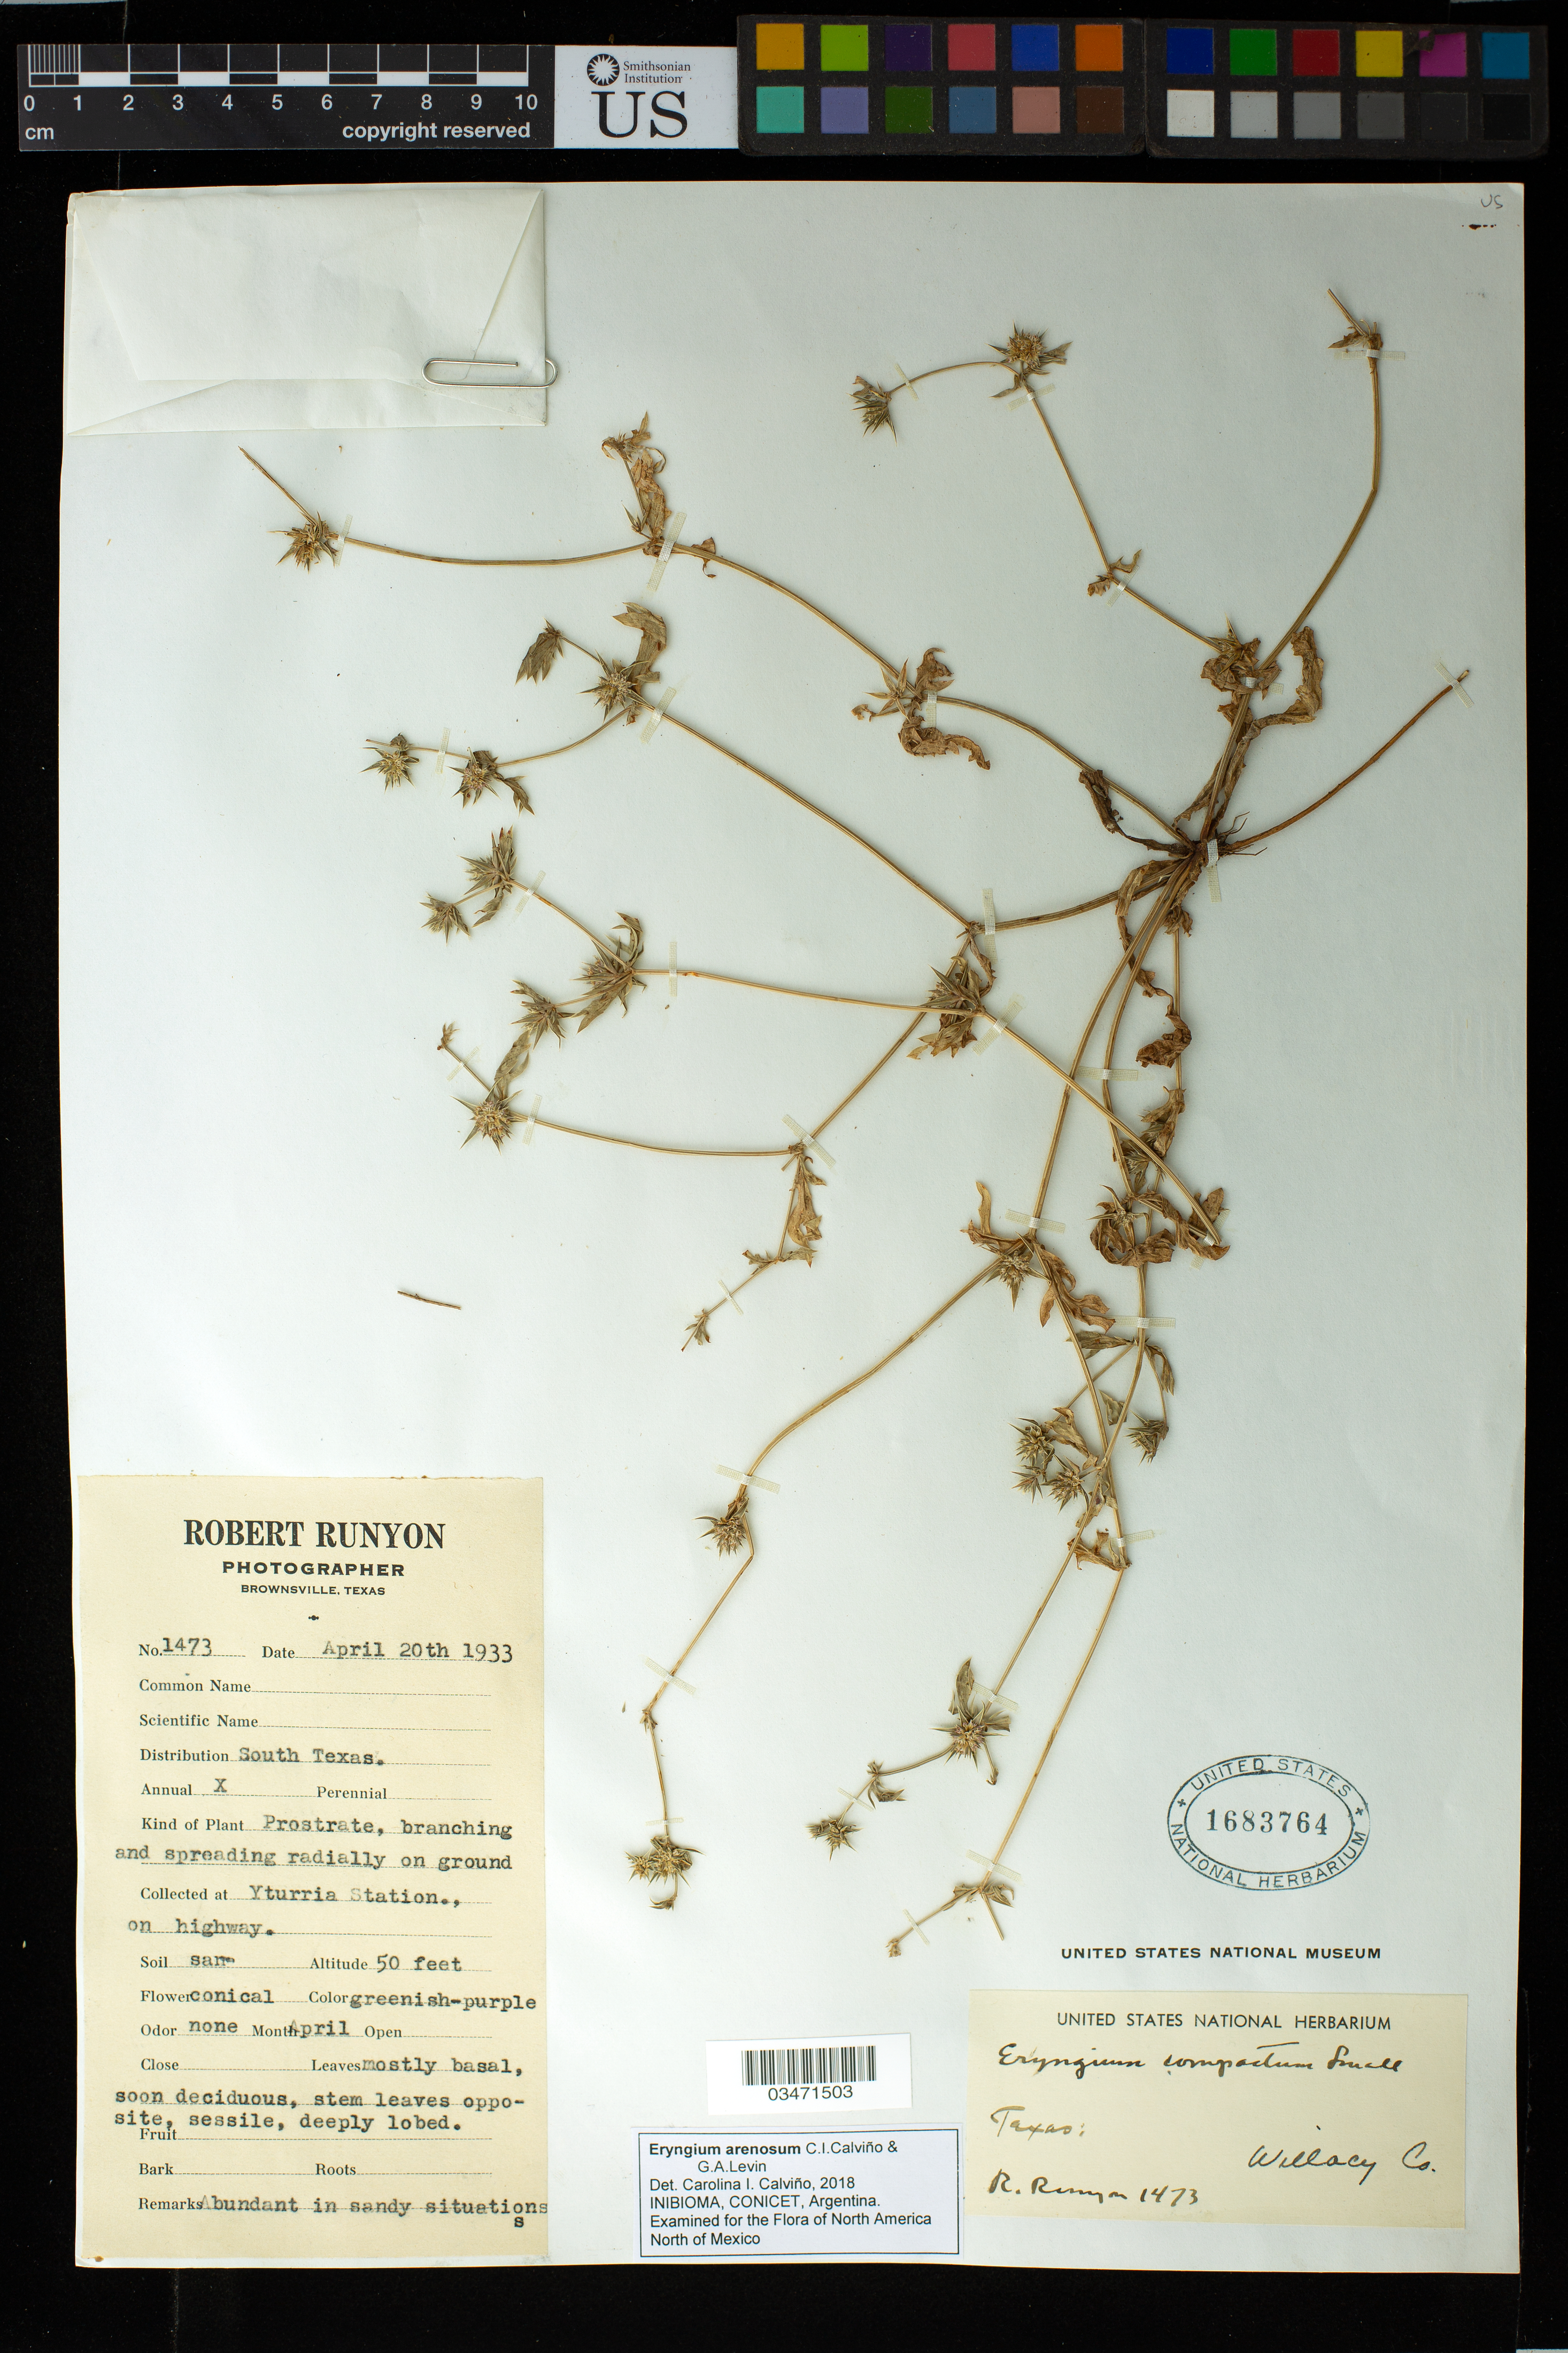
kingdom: Plantae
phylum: Tracheophyta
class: Magnoliopsida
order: Apiales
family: Apiaceae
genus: Eryngium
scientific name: Eryngium compactum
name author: Small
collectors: R. Runyon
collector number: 1473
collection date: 1933-04-20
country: United States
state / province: Texas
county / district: Willacy County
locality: Yturria Station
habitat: Abundant in sandy situations. Collected on highway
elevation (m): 15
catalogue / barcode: US 1683764